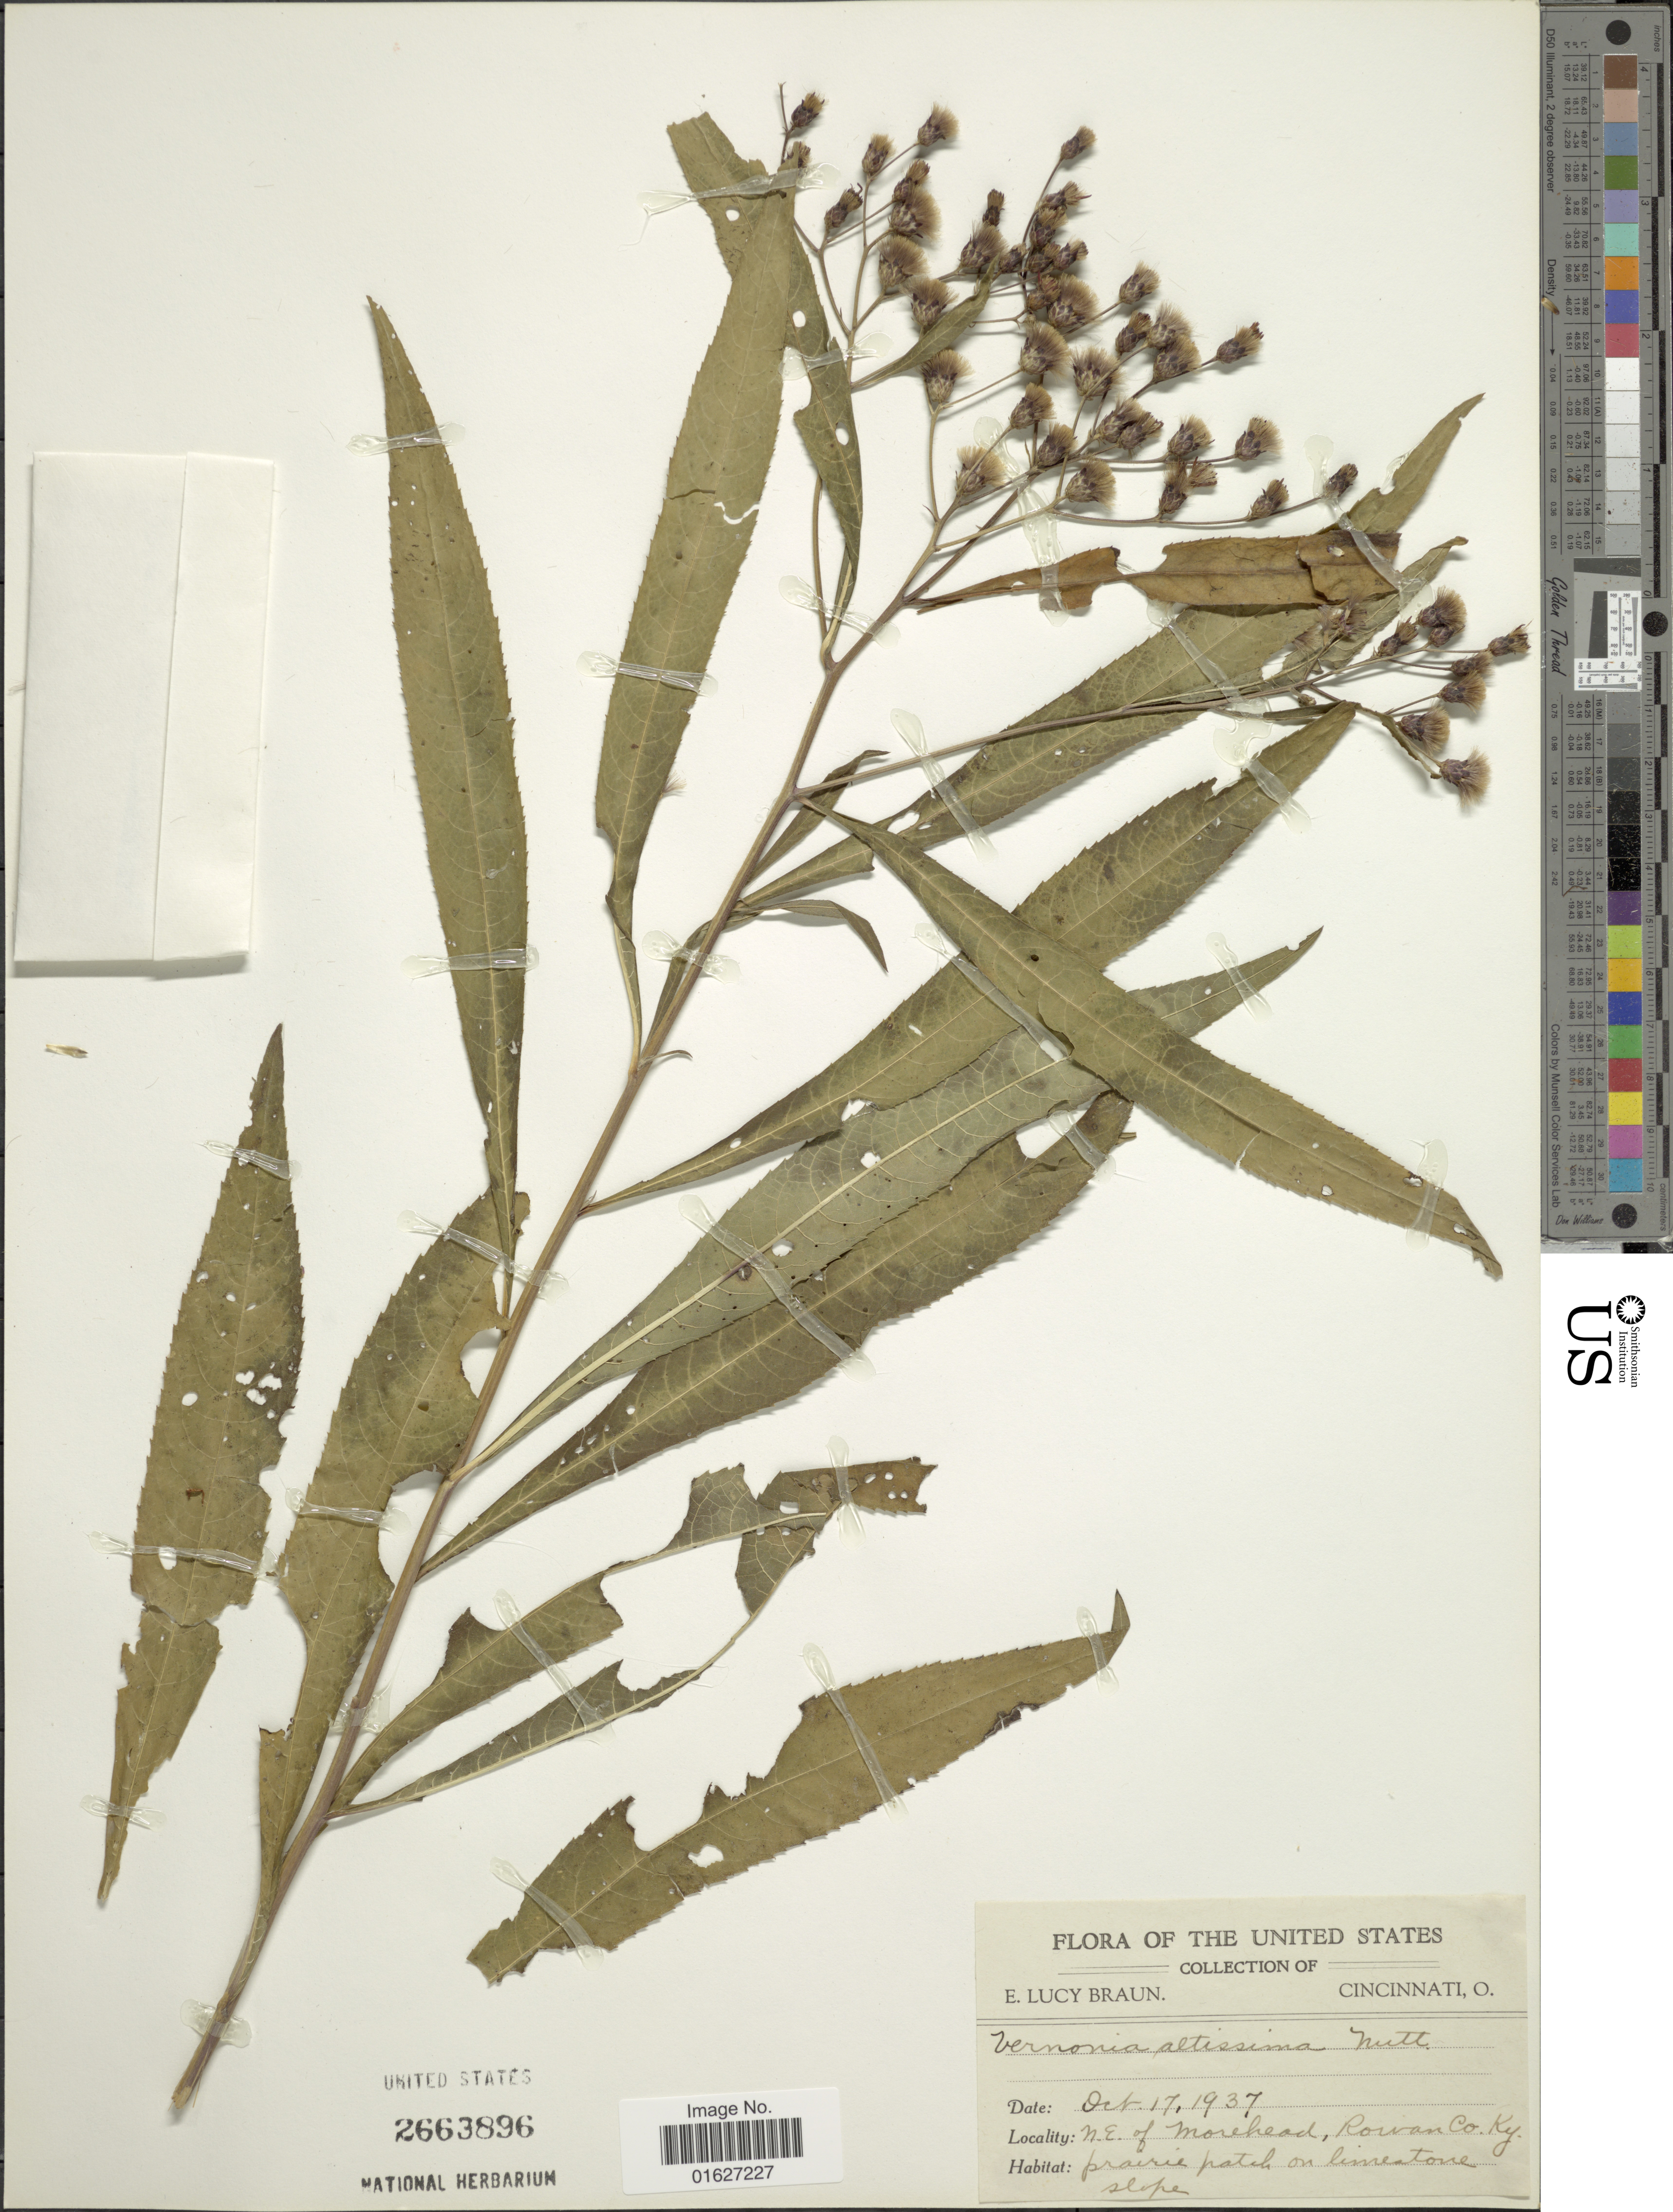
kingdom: Plantae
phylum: Tracheophyta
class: Magnoliopsida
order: Asterales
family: Asteraceae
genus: Vernonia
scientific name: Vernonia gigantea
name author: (Walter) Trel.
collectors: E. L. Braun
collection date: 1937-10-17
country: United States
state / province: Kentucky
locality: N.E. of Morehead, Rowan Co.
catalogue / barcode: US 2663896